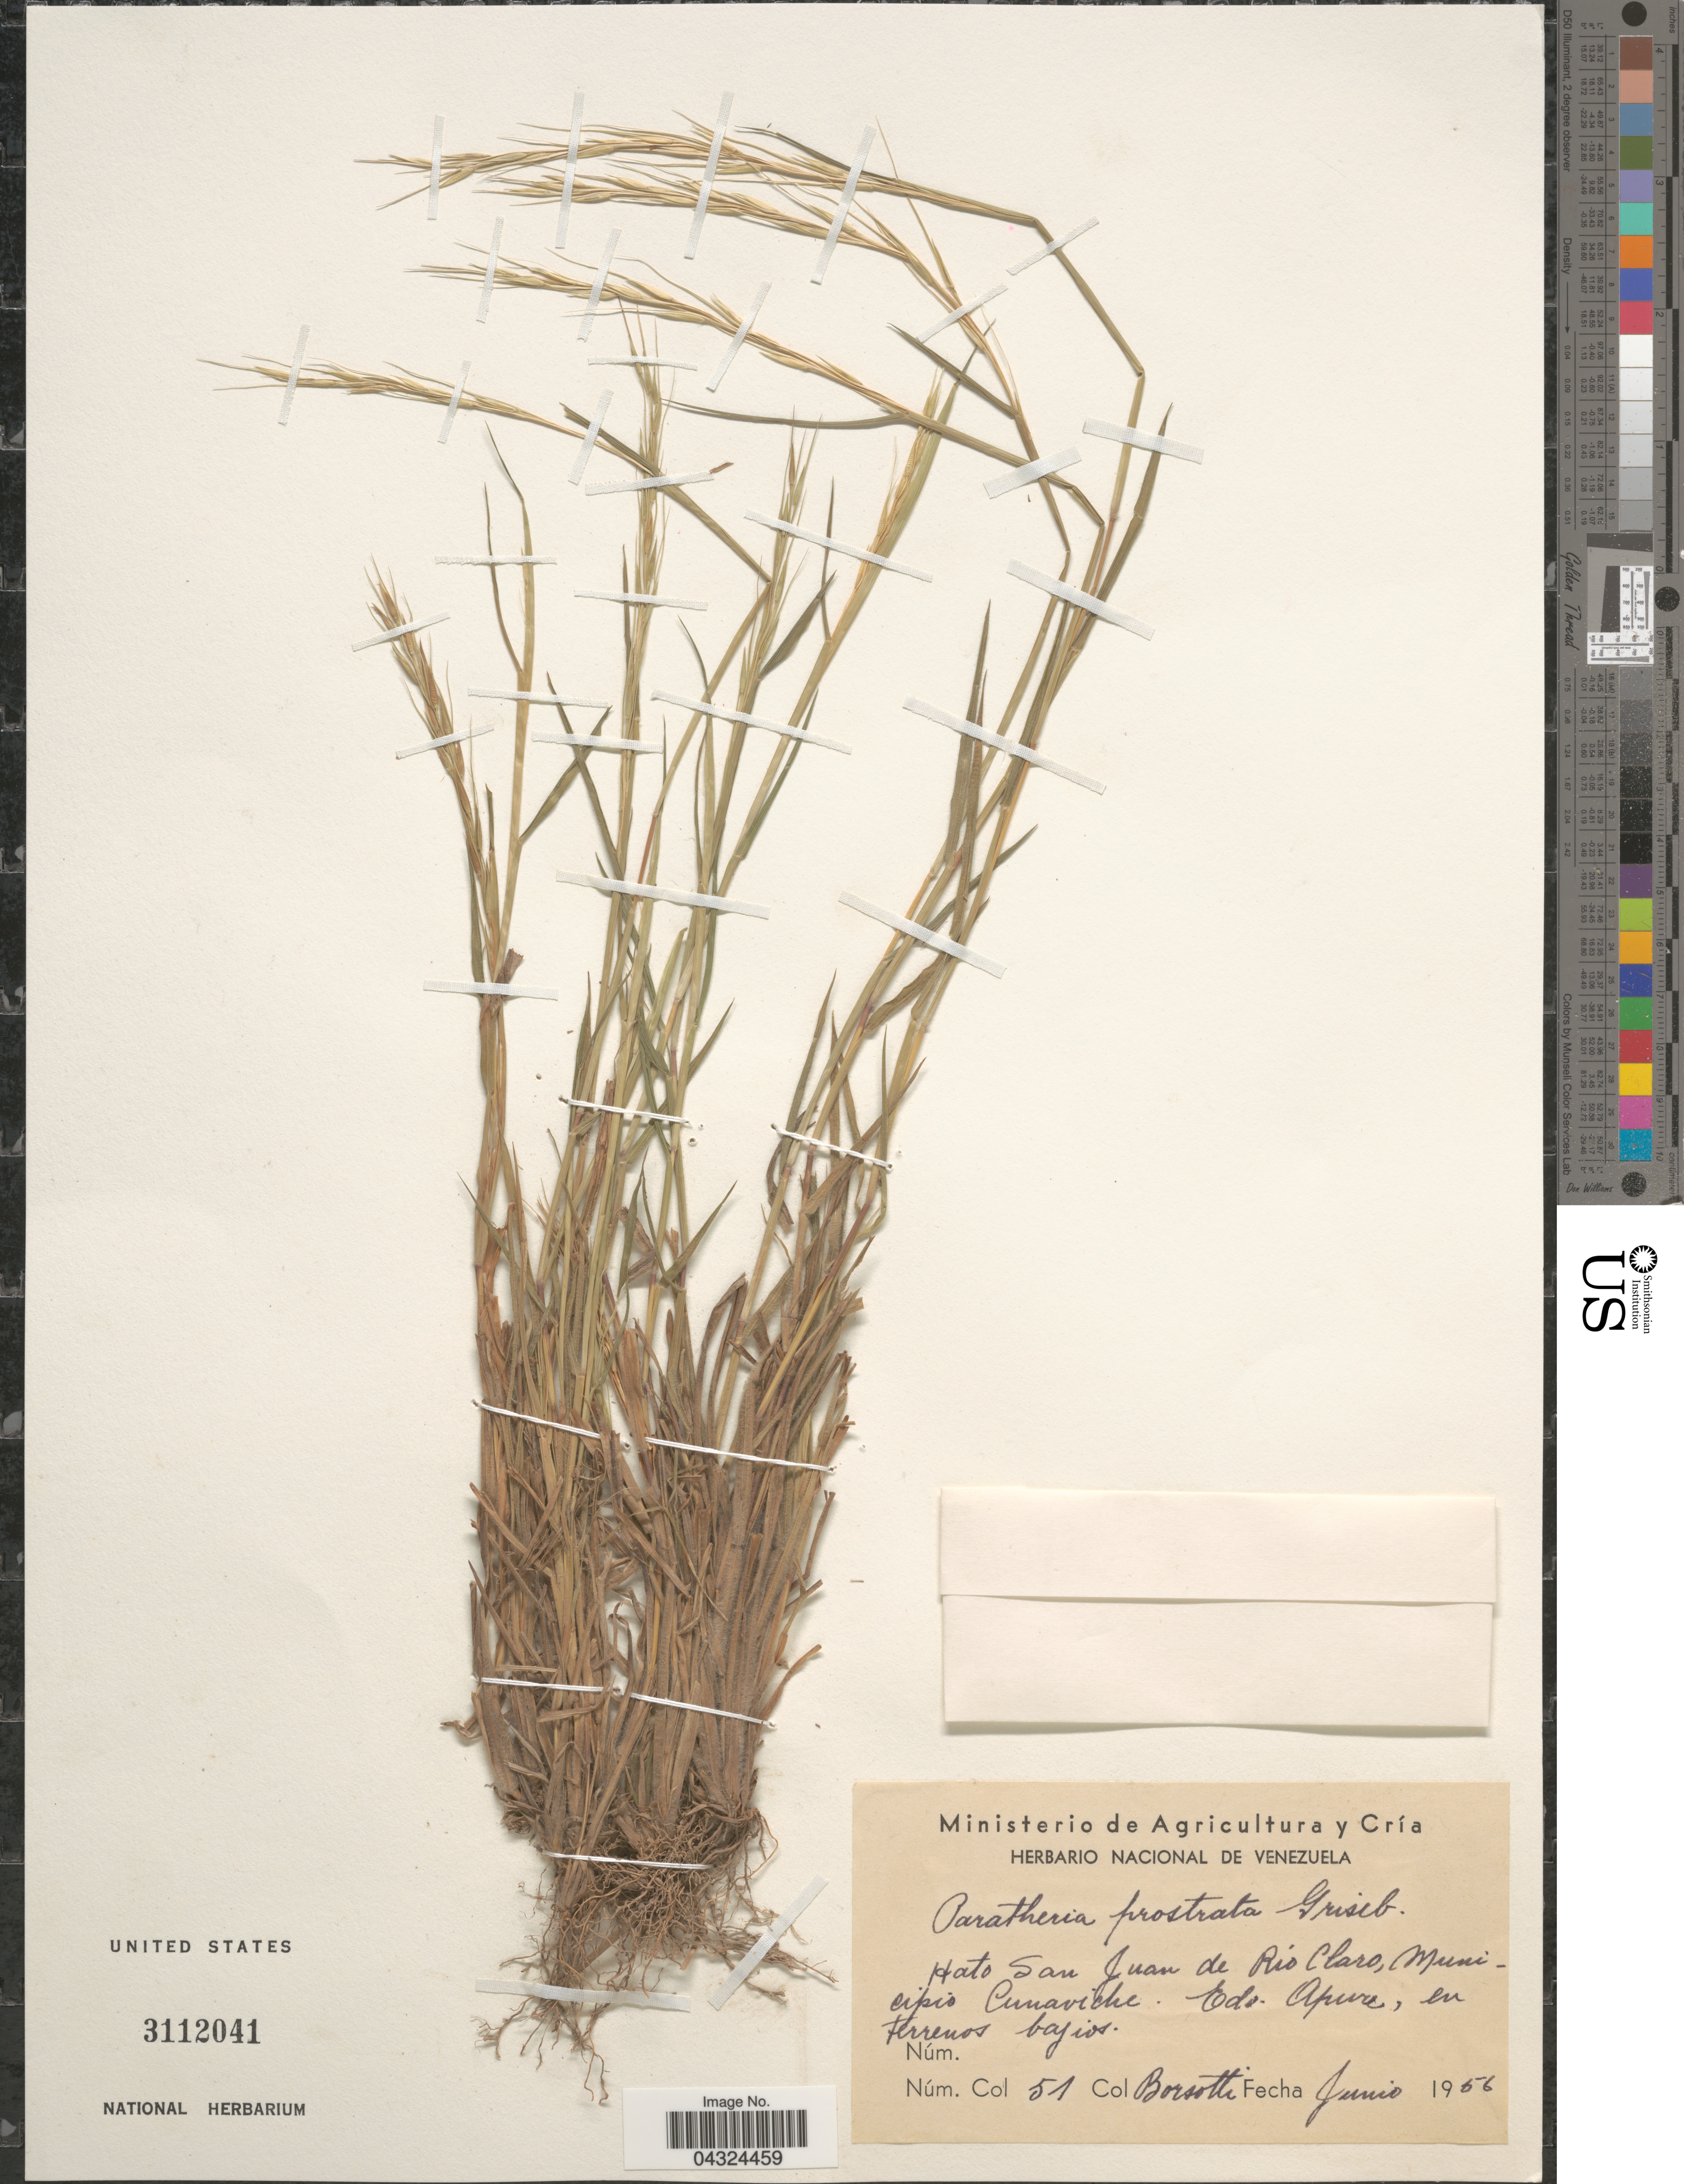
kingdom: Plantae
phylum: Tracheophyta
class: Liliopsida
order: Poales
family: Poaceae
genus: Paratheria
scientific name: Paratheria prostrata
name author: Griseb.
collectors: Borsotti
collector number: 51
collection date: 1956-06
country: Venezuela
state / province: Apure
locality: Hato San Juan de Rio Claro, Municipio Cunaviche.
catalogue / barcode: US 3112041